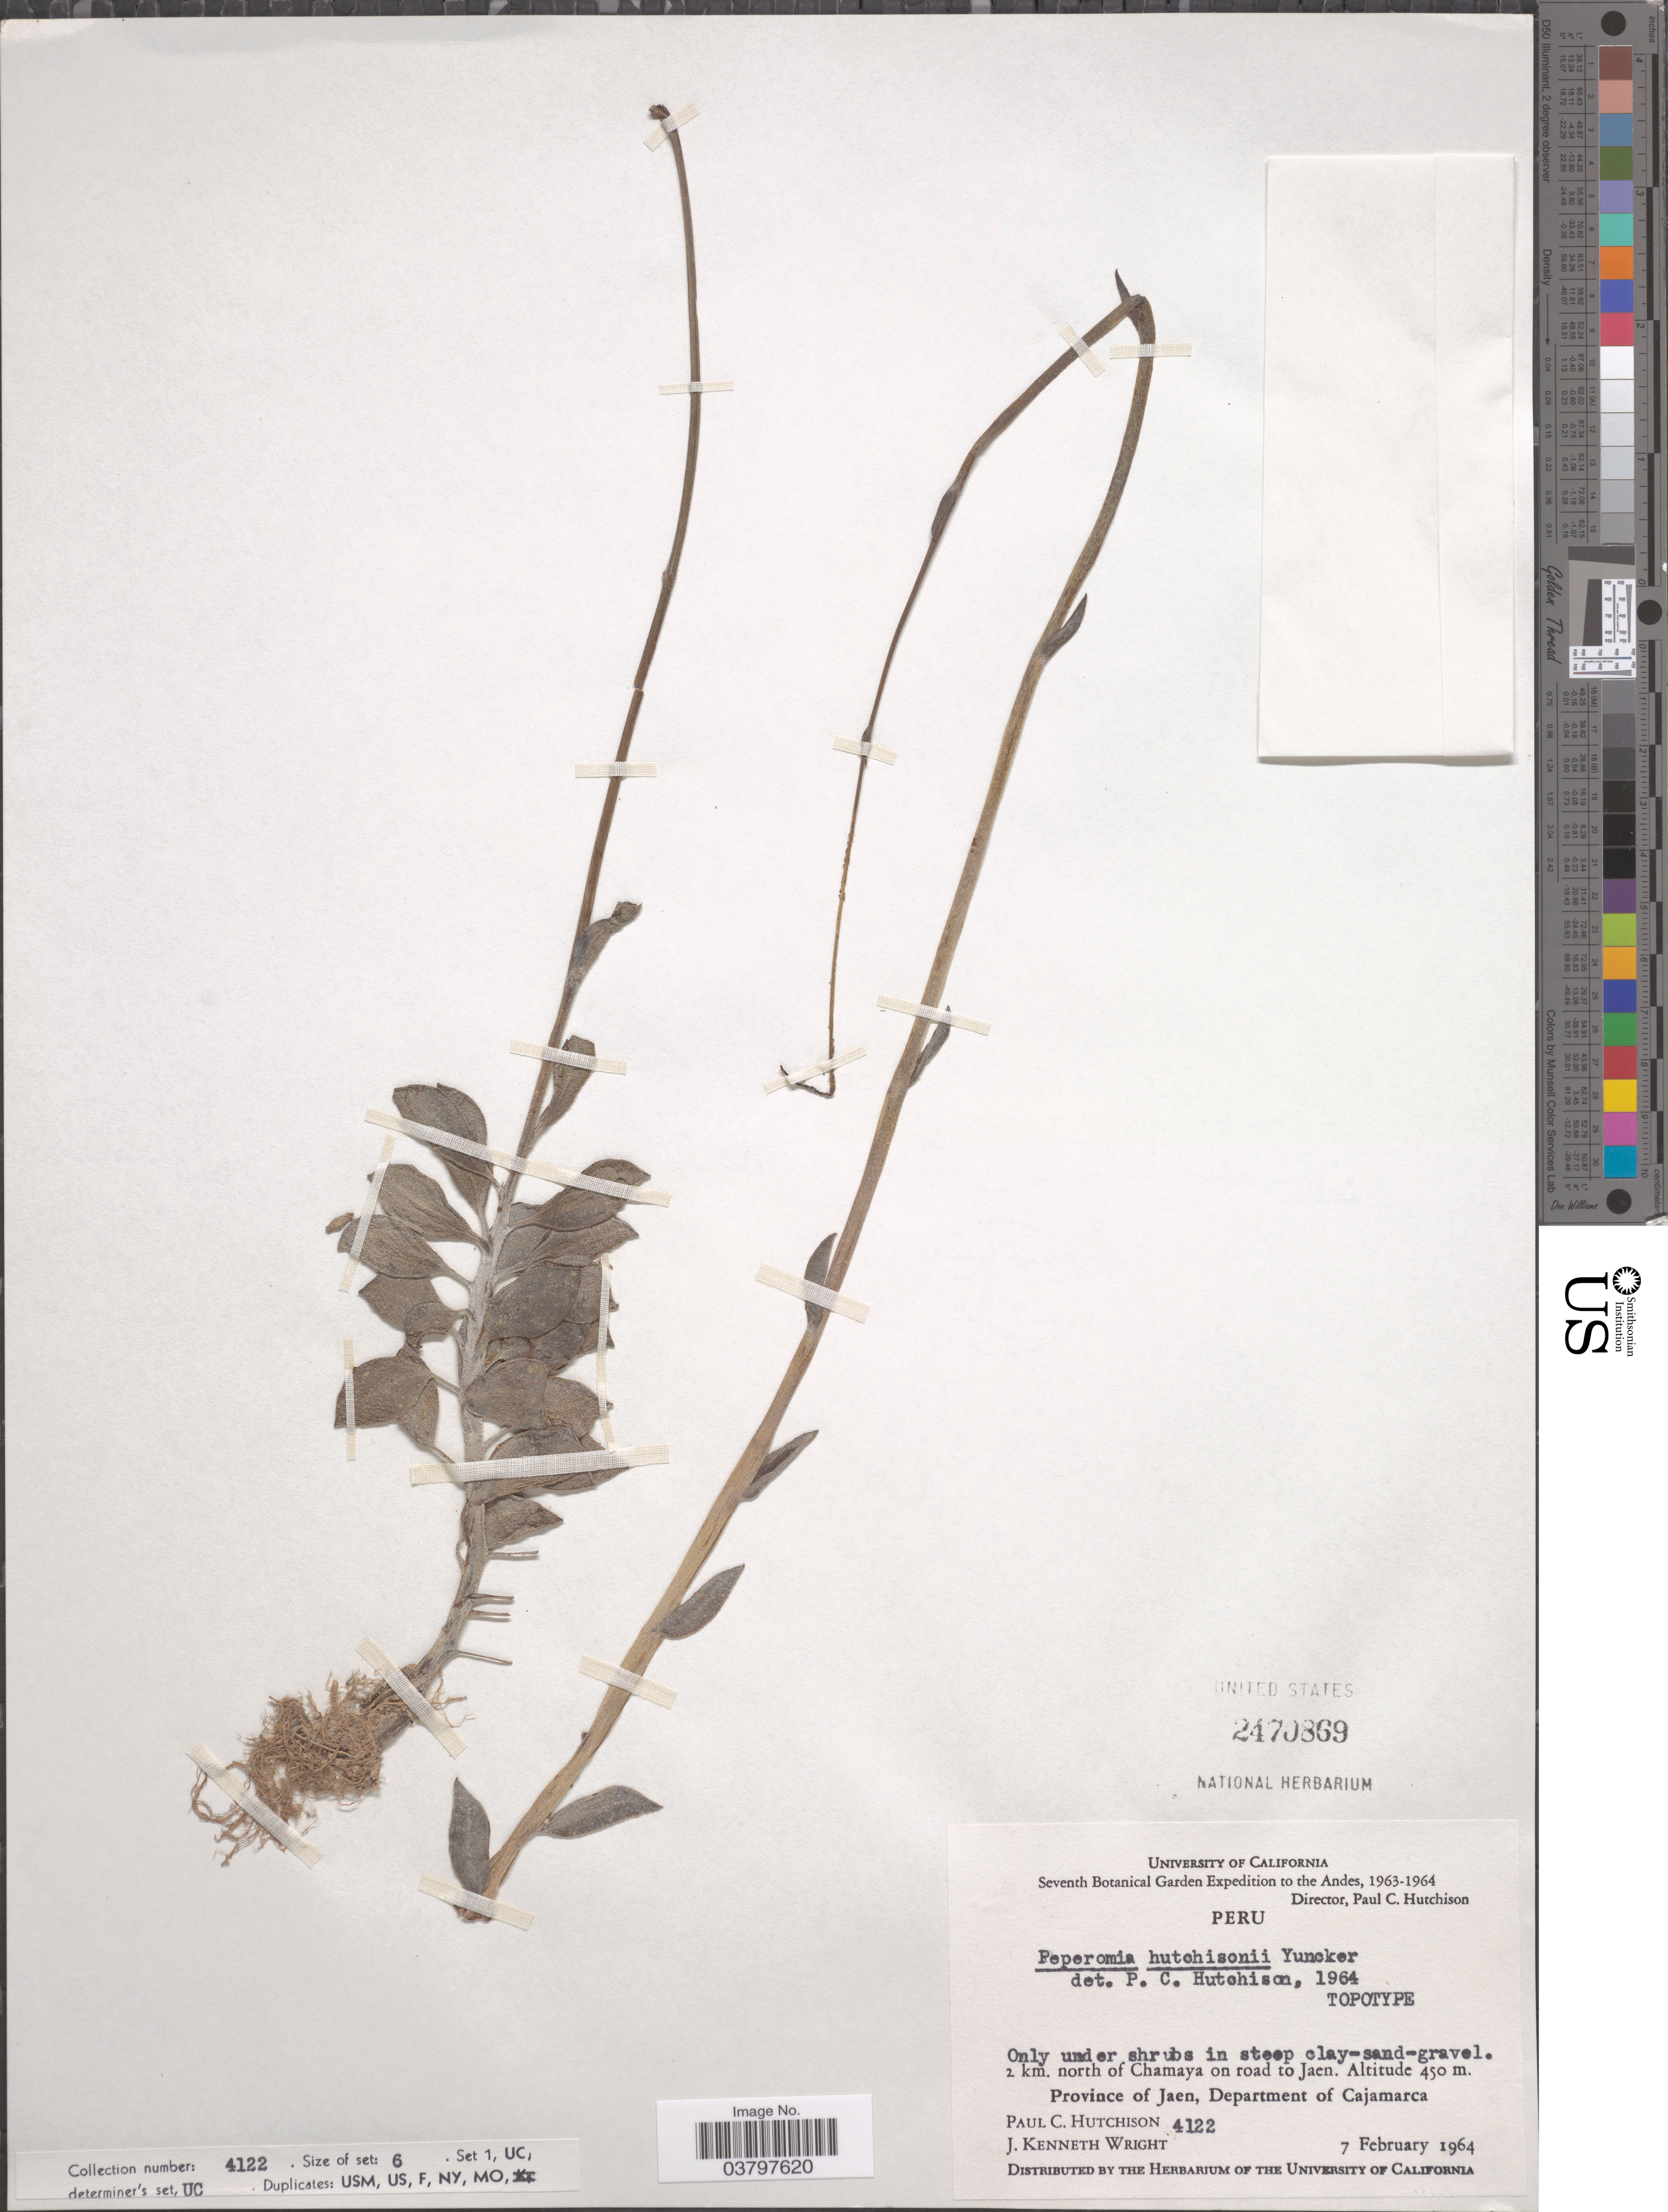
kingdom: Plantae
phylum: Tracheophyta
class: Magnoliopsida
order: Piperales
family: Piperaceae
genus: Peperomia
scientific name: Peperomia hutchisonii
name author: Yunck.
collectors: P. C. Hutchison & J. K. Wright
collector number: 4122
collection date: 1964-02-07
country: Peru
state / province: Cajamarca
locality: The Andes. 2 km. north of Chamaya on road to Jaen. Province of Jaen, Department of Cajamarca.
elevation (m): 450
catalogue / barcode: US 2470869